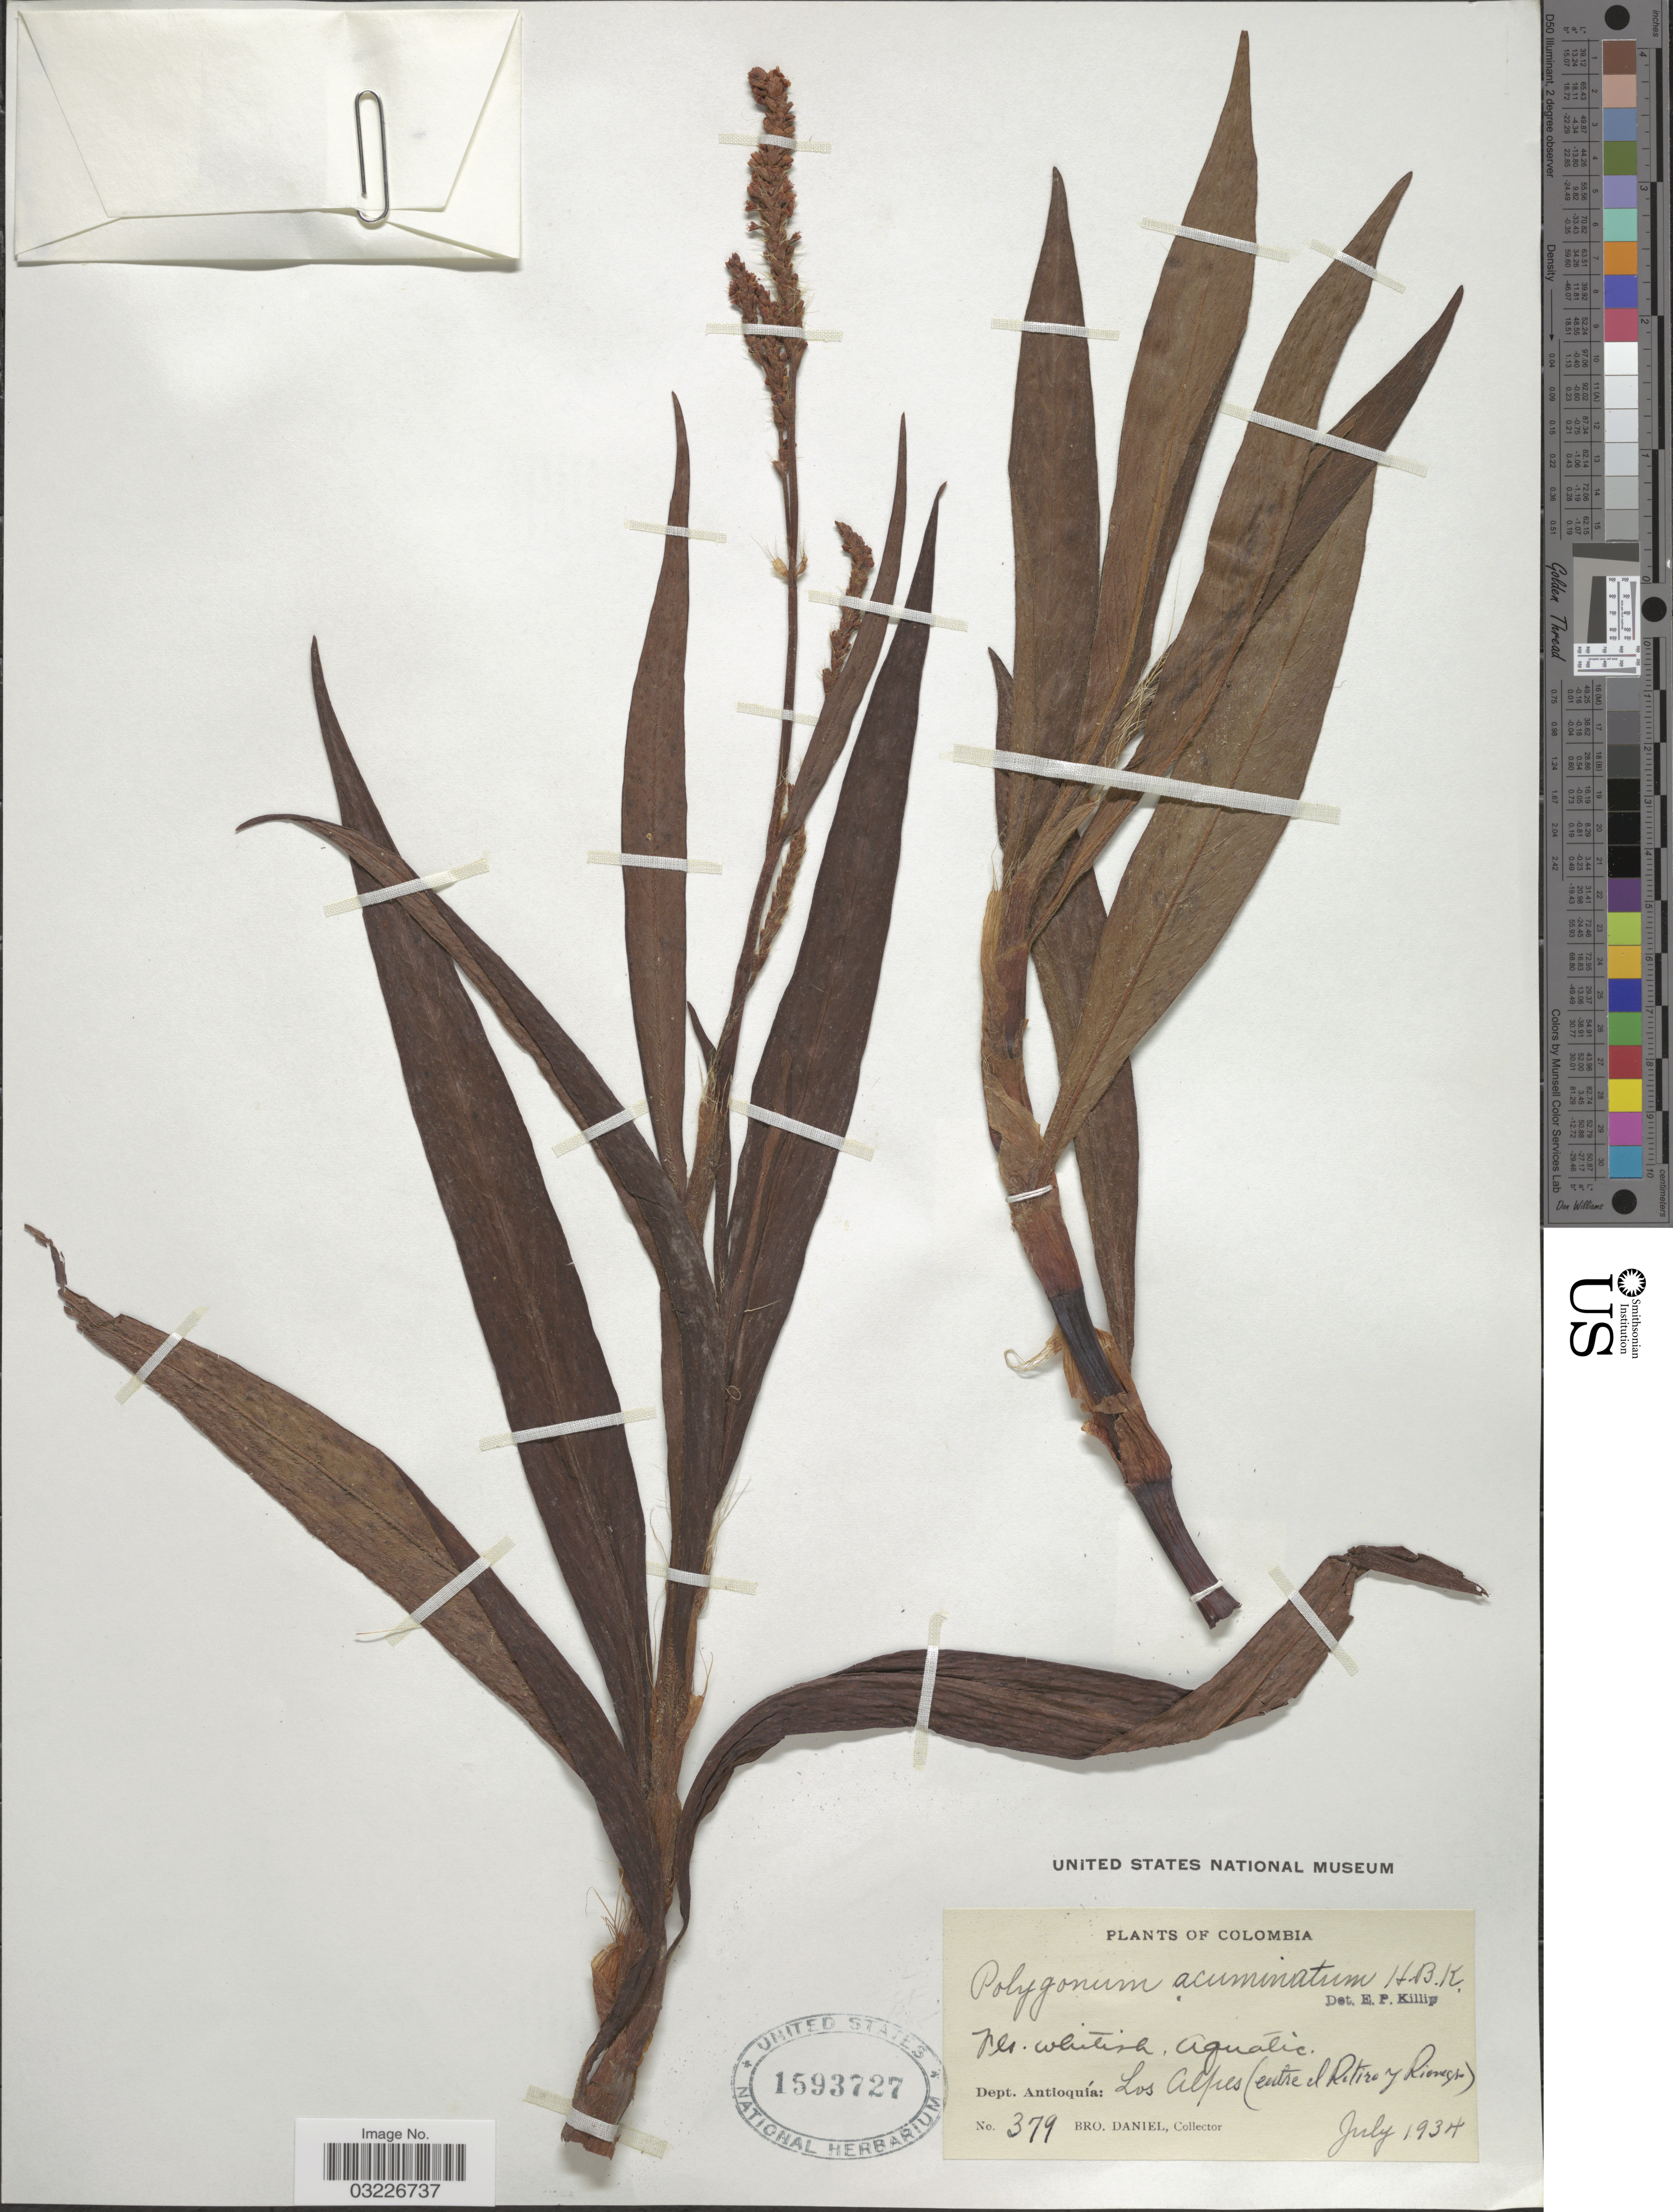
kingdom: Plantae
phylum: Tracheophyta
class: Magnoliopsida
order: Caryophyllales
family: Polygonaceae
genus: Polygonum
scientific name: Polygonum acuminatum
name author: Kunth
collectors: Bro. Daniel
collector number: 379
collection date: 1934-07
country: Colombia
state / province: Antioquia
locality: Dept. Antioquiá: Los Alpes (entre el Retiro y Rio Negro).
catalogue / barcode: US 1593727